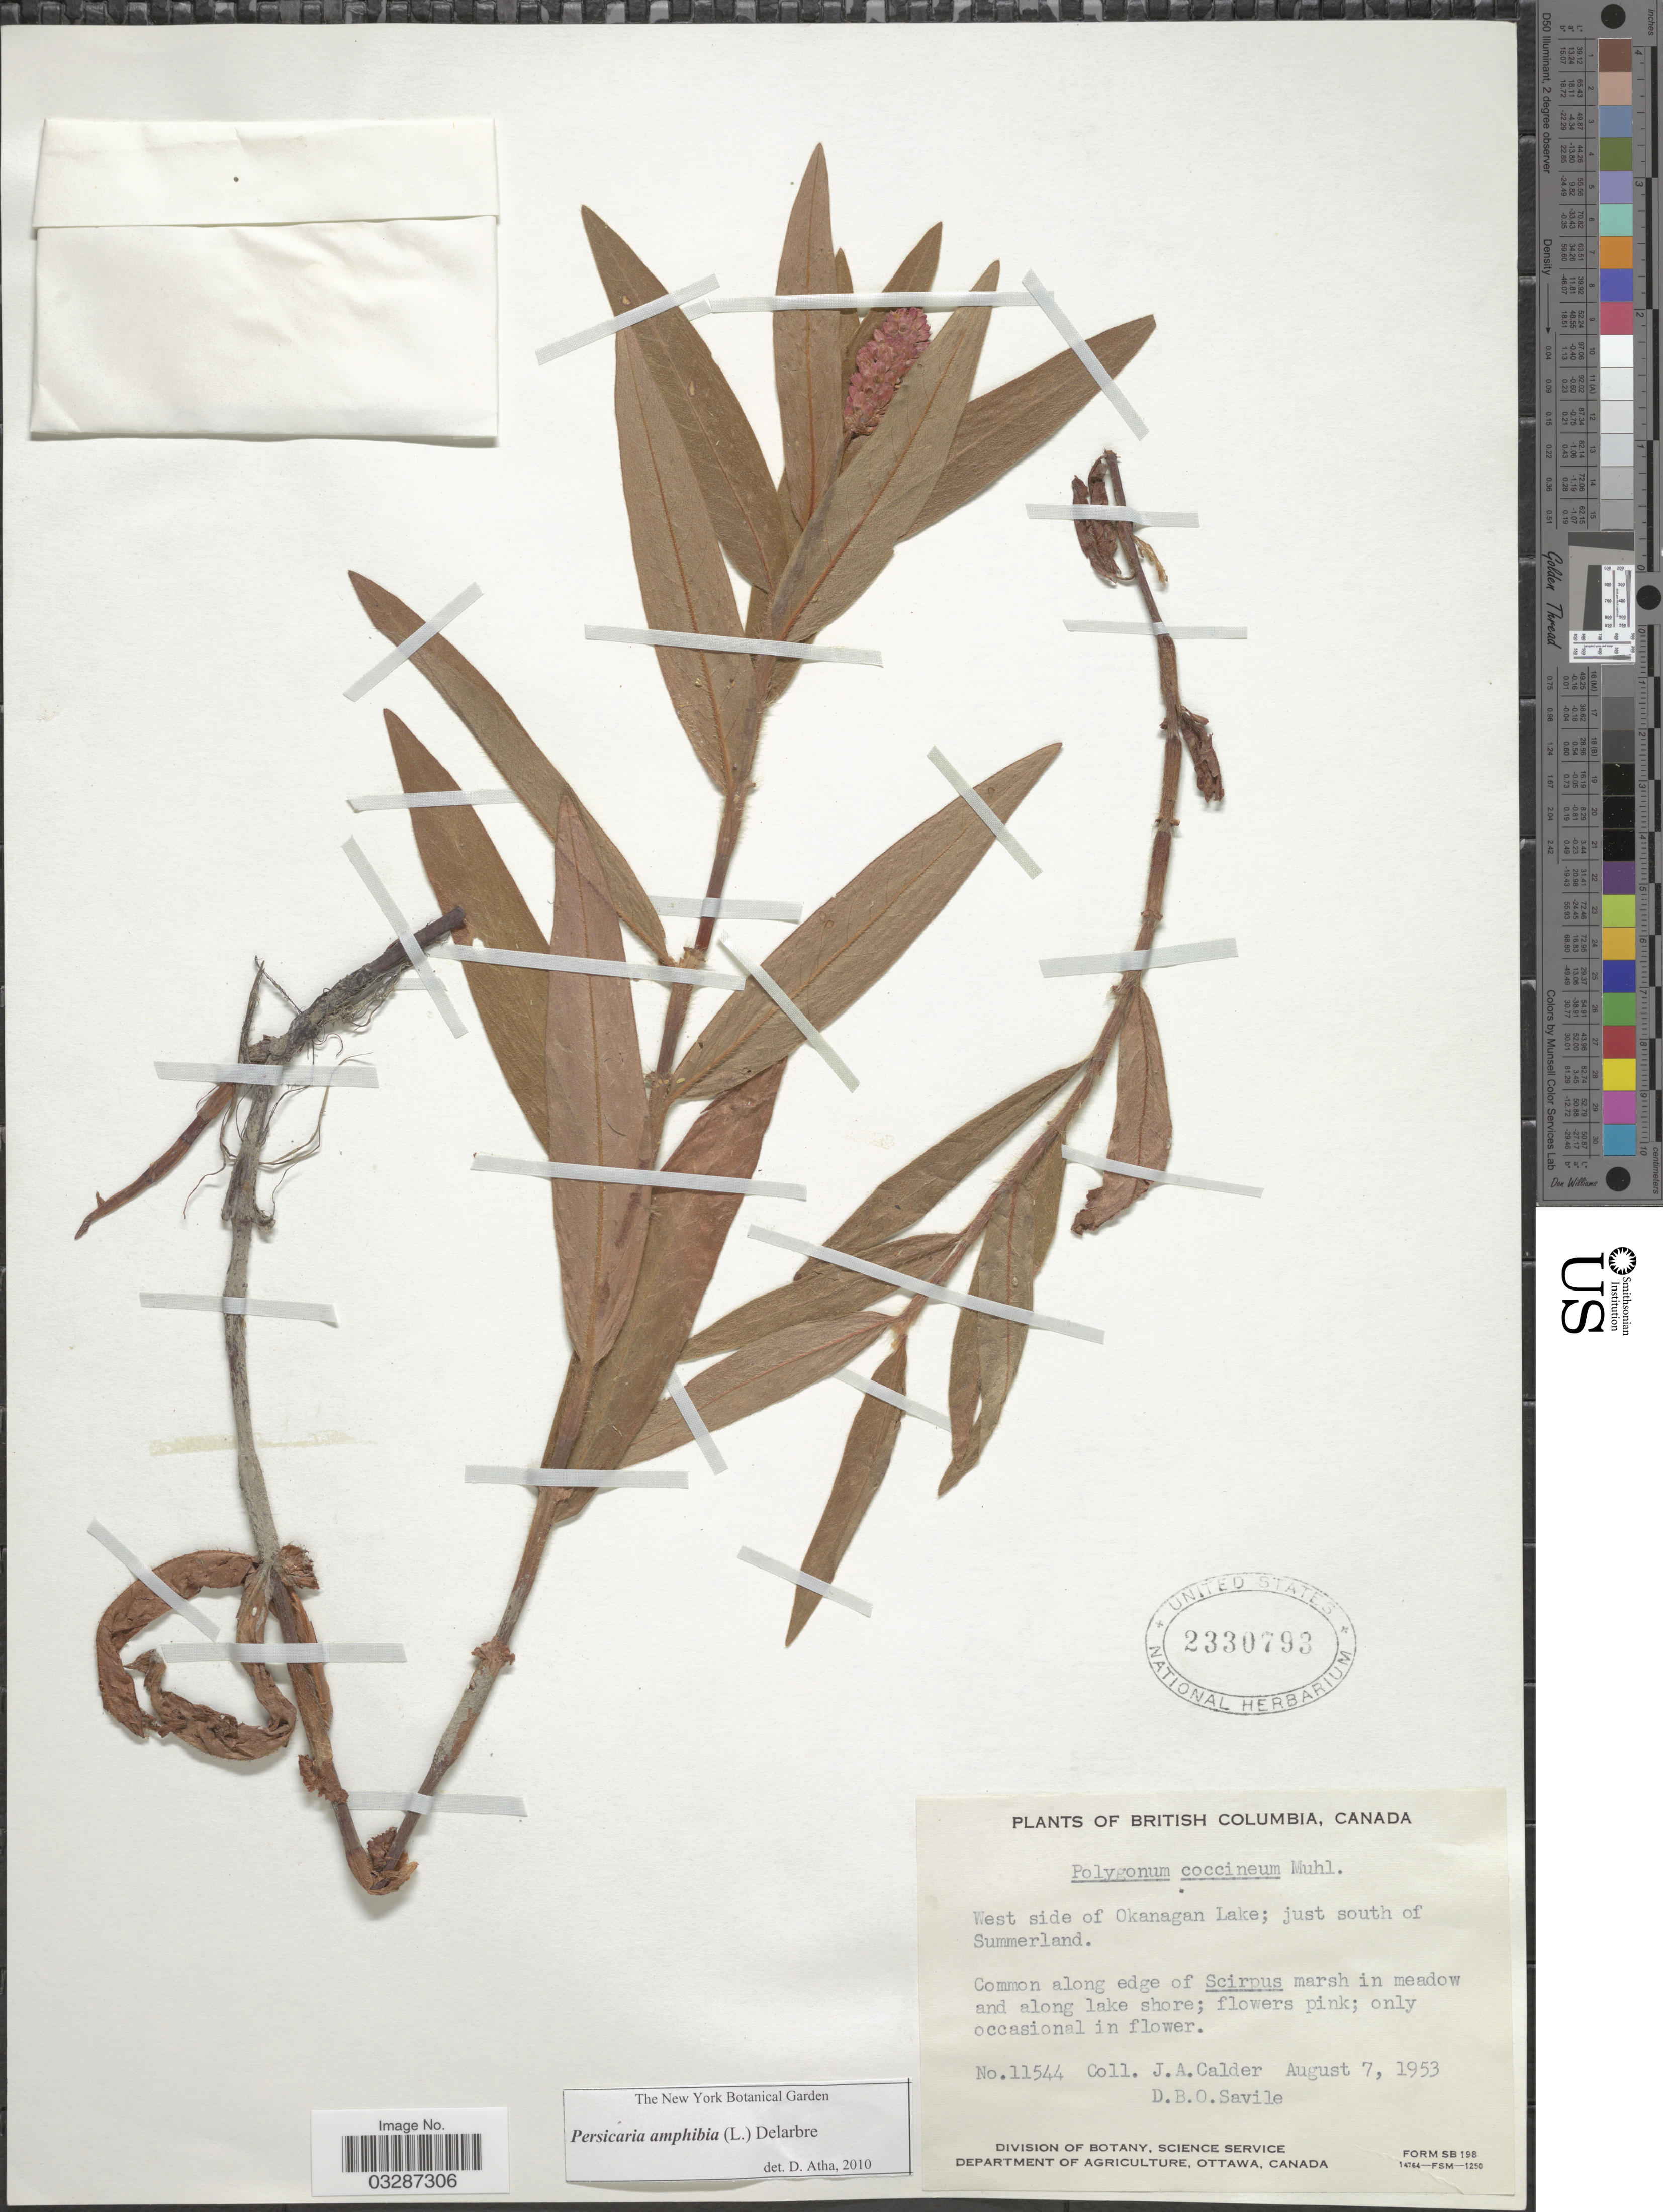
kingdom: Plantae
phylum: Tracheophyta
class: Magnoliopsida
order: Caryophyllales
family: Polygonaceae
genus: Persicaria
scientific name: Persicaria amphibia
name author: (L.) Delarbre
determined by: Atha, D. E.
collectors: J. A. Calder & D. Savile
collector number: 11544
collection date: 1953-08-07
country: Canada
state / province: British Columbia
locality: West side of Okanagan Lake; just south of Summerland.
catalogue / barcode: US 2330793